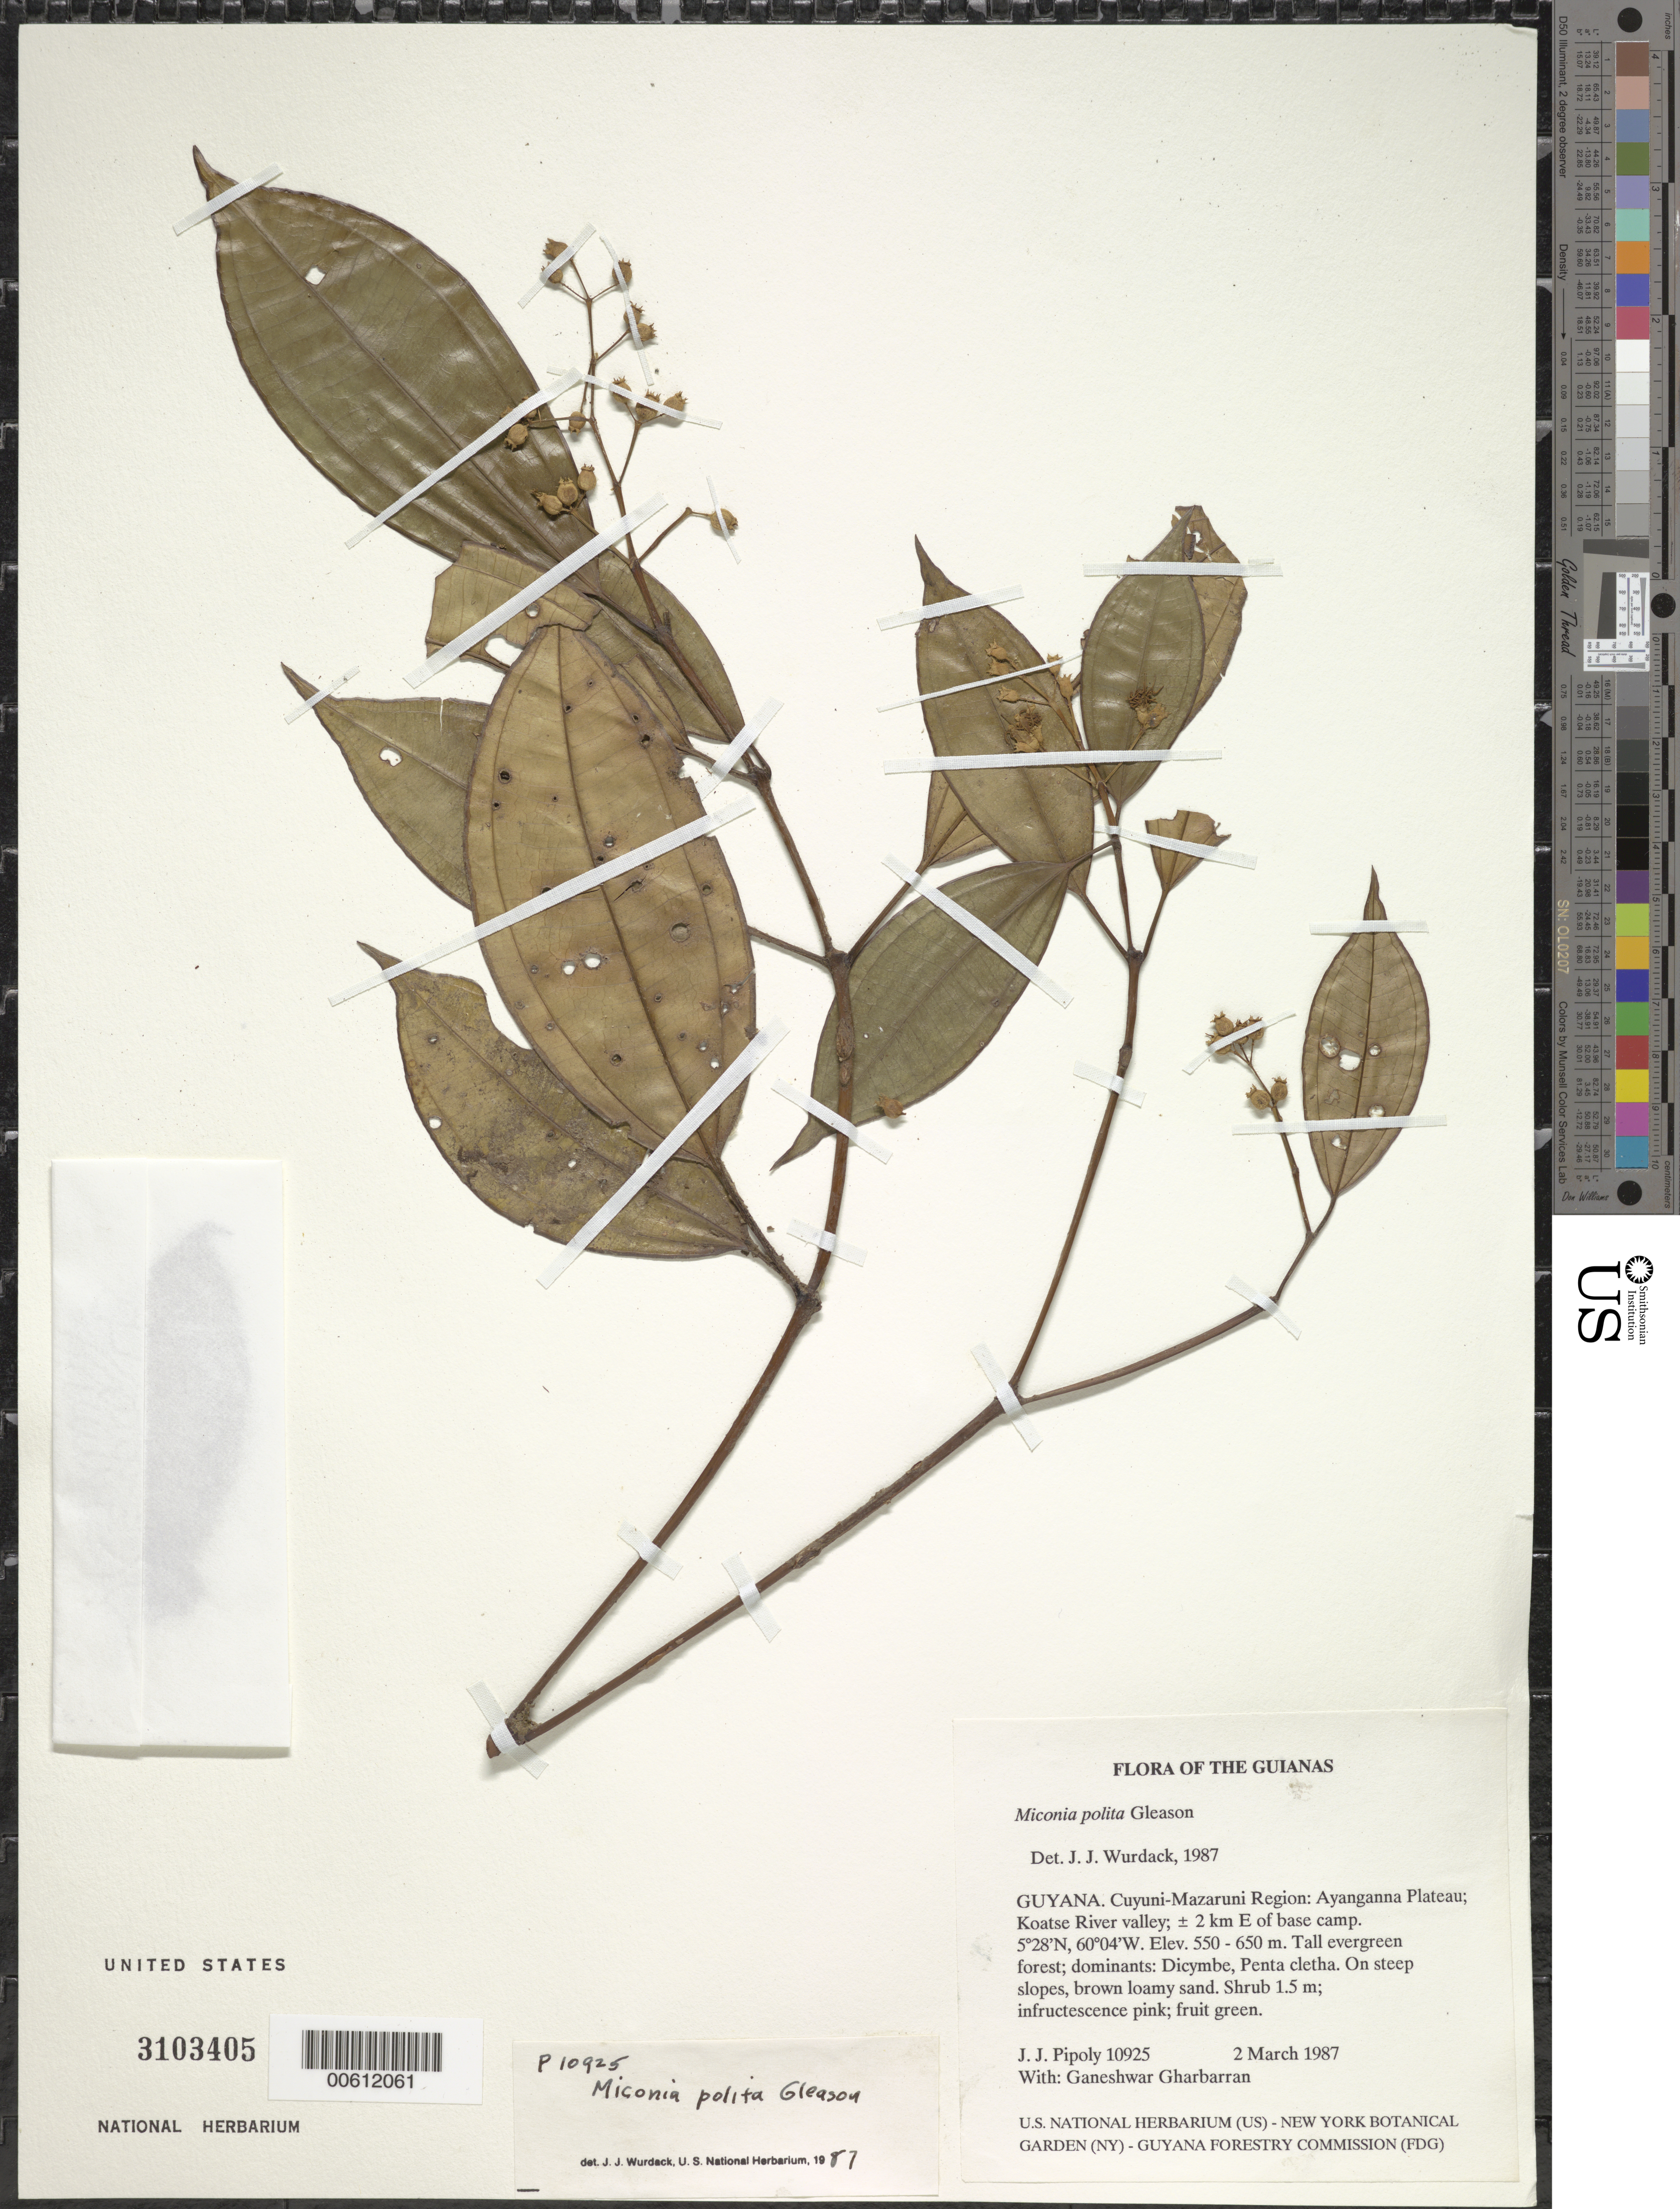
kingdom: Plantae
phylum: Tracheophyta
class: Magnoliopsida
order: Myrtales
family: Melastomataceae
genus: Miconia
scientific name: Miconia polita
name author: Gleason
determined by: Wurdack, John J., (US), US (UNITED STATES)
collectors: J. J. Pipoly & G. Gharbarran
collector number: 10925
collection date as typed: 2 March 1987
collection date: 1987-03-02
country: Guyana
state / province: Cuyuni-Mazaruni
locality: Ayanganna Plateau; Koatse River valley; ± 2 km E of base camp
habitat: Tall evergreen forest; dominants: Dicymbe, Pentaclethra. On steep slopes, brown loamy sand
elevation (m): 550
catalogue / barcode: US 3103405